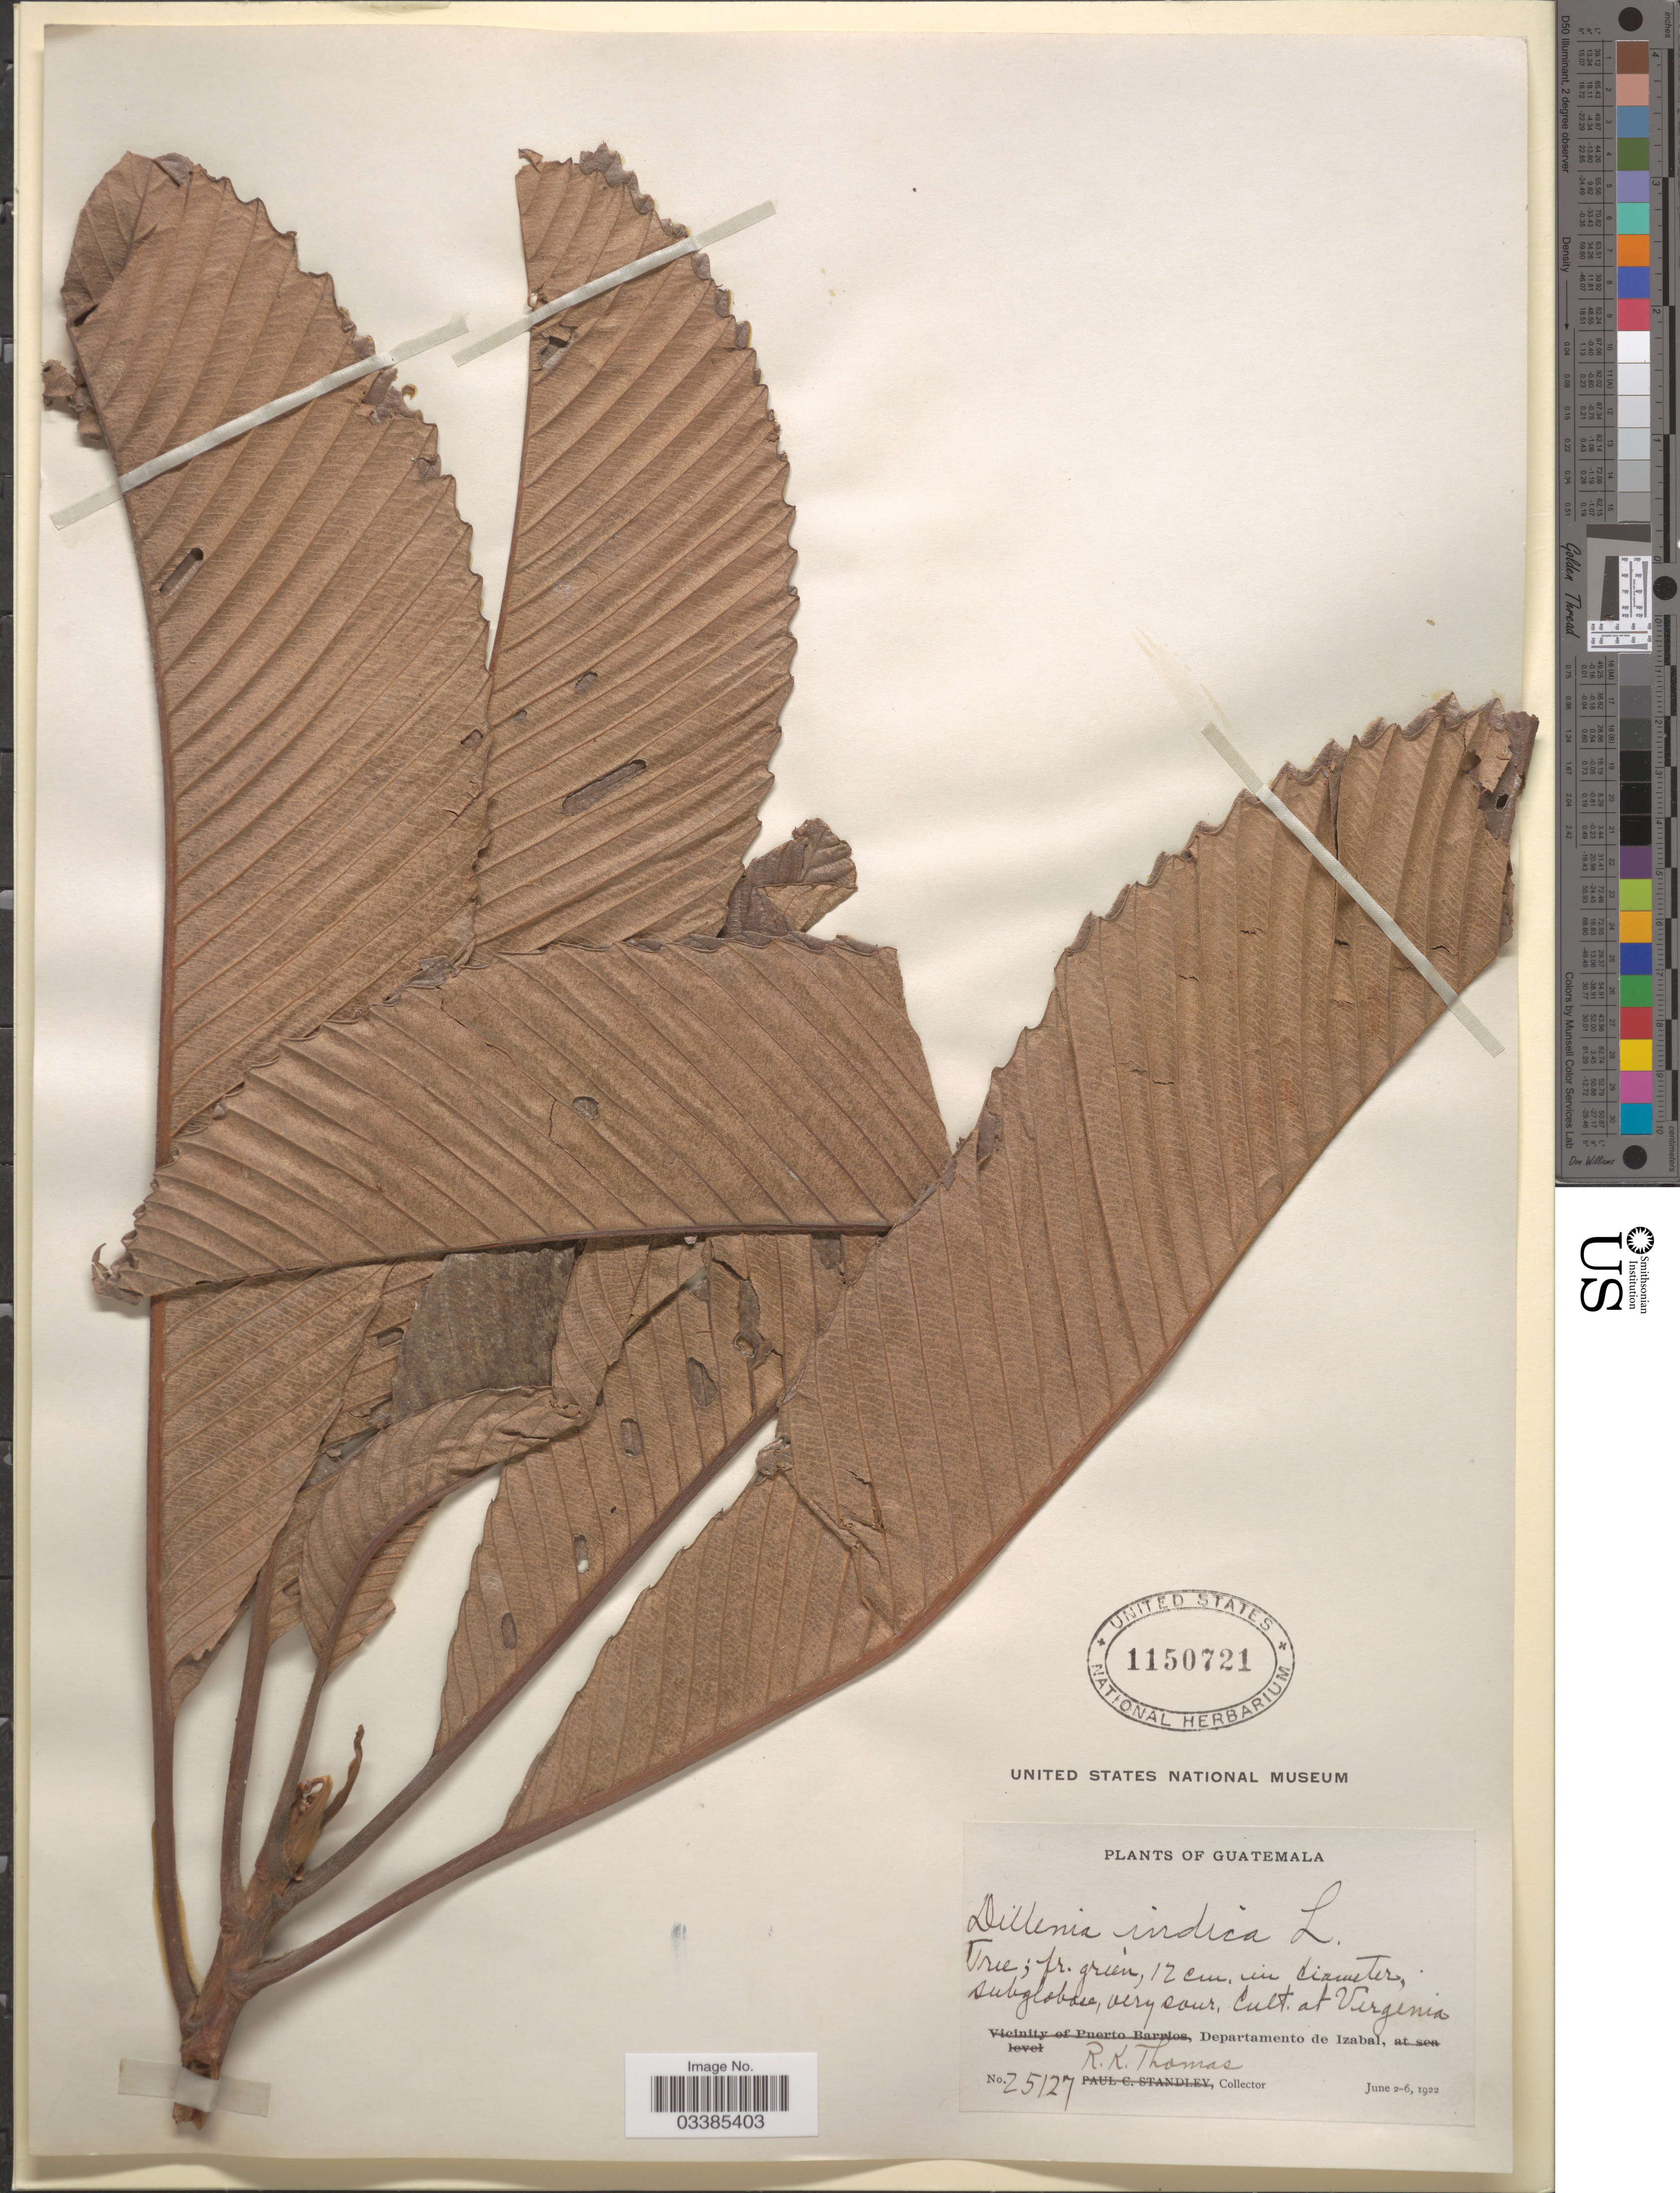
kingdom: Plantae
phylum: Tracheophyta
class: Magnoliopsida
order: Dilleniales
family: Dilleniaceae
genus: Dillenia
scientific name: Dillenia indica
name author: L.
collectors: R. Thomas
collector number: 25127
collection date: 1922-06-02/1922-06-06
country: Guatemala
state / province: Izabal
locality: Guatemala. Departamento de Izabal, Cult. at Virginia.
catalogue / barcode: US 1150721